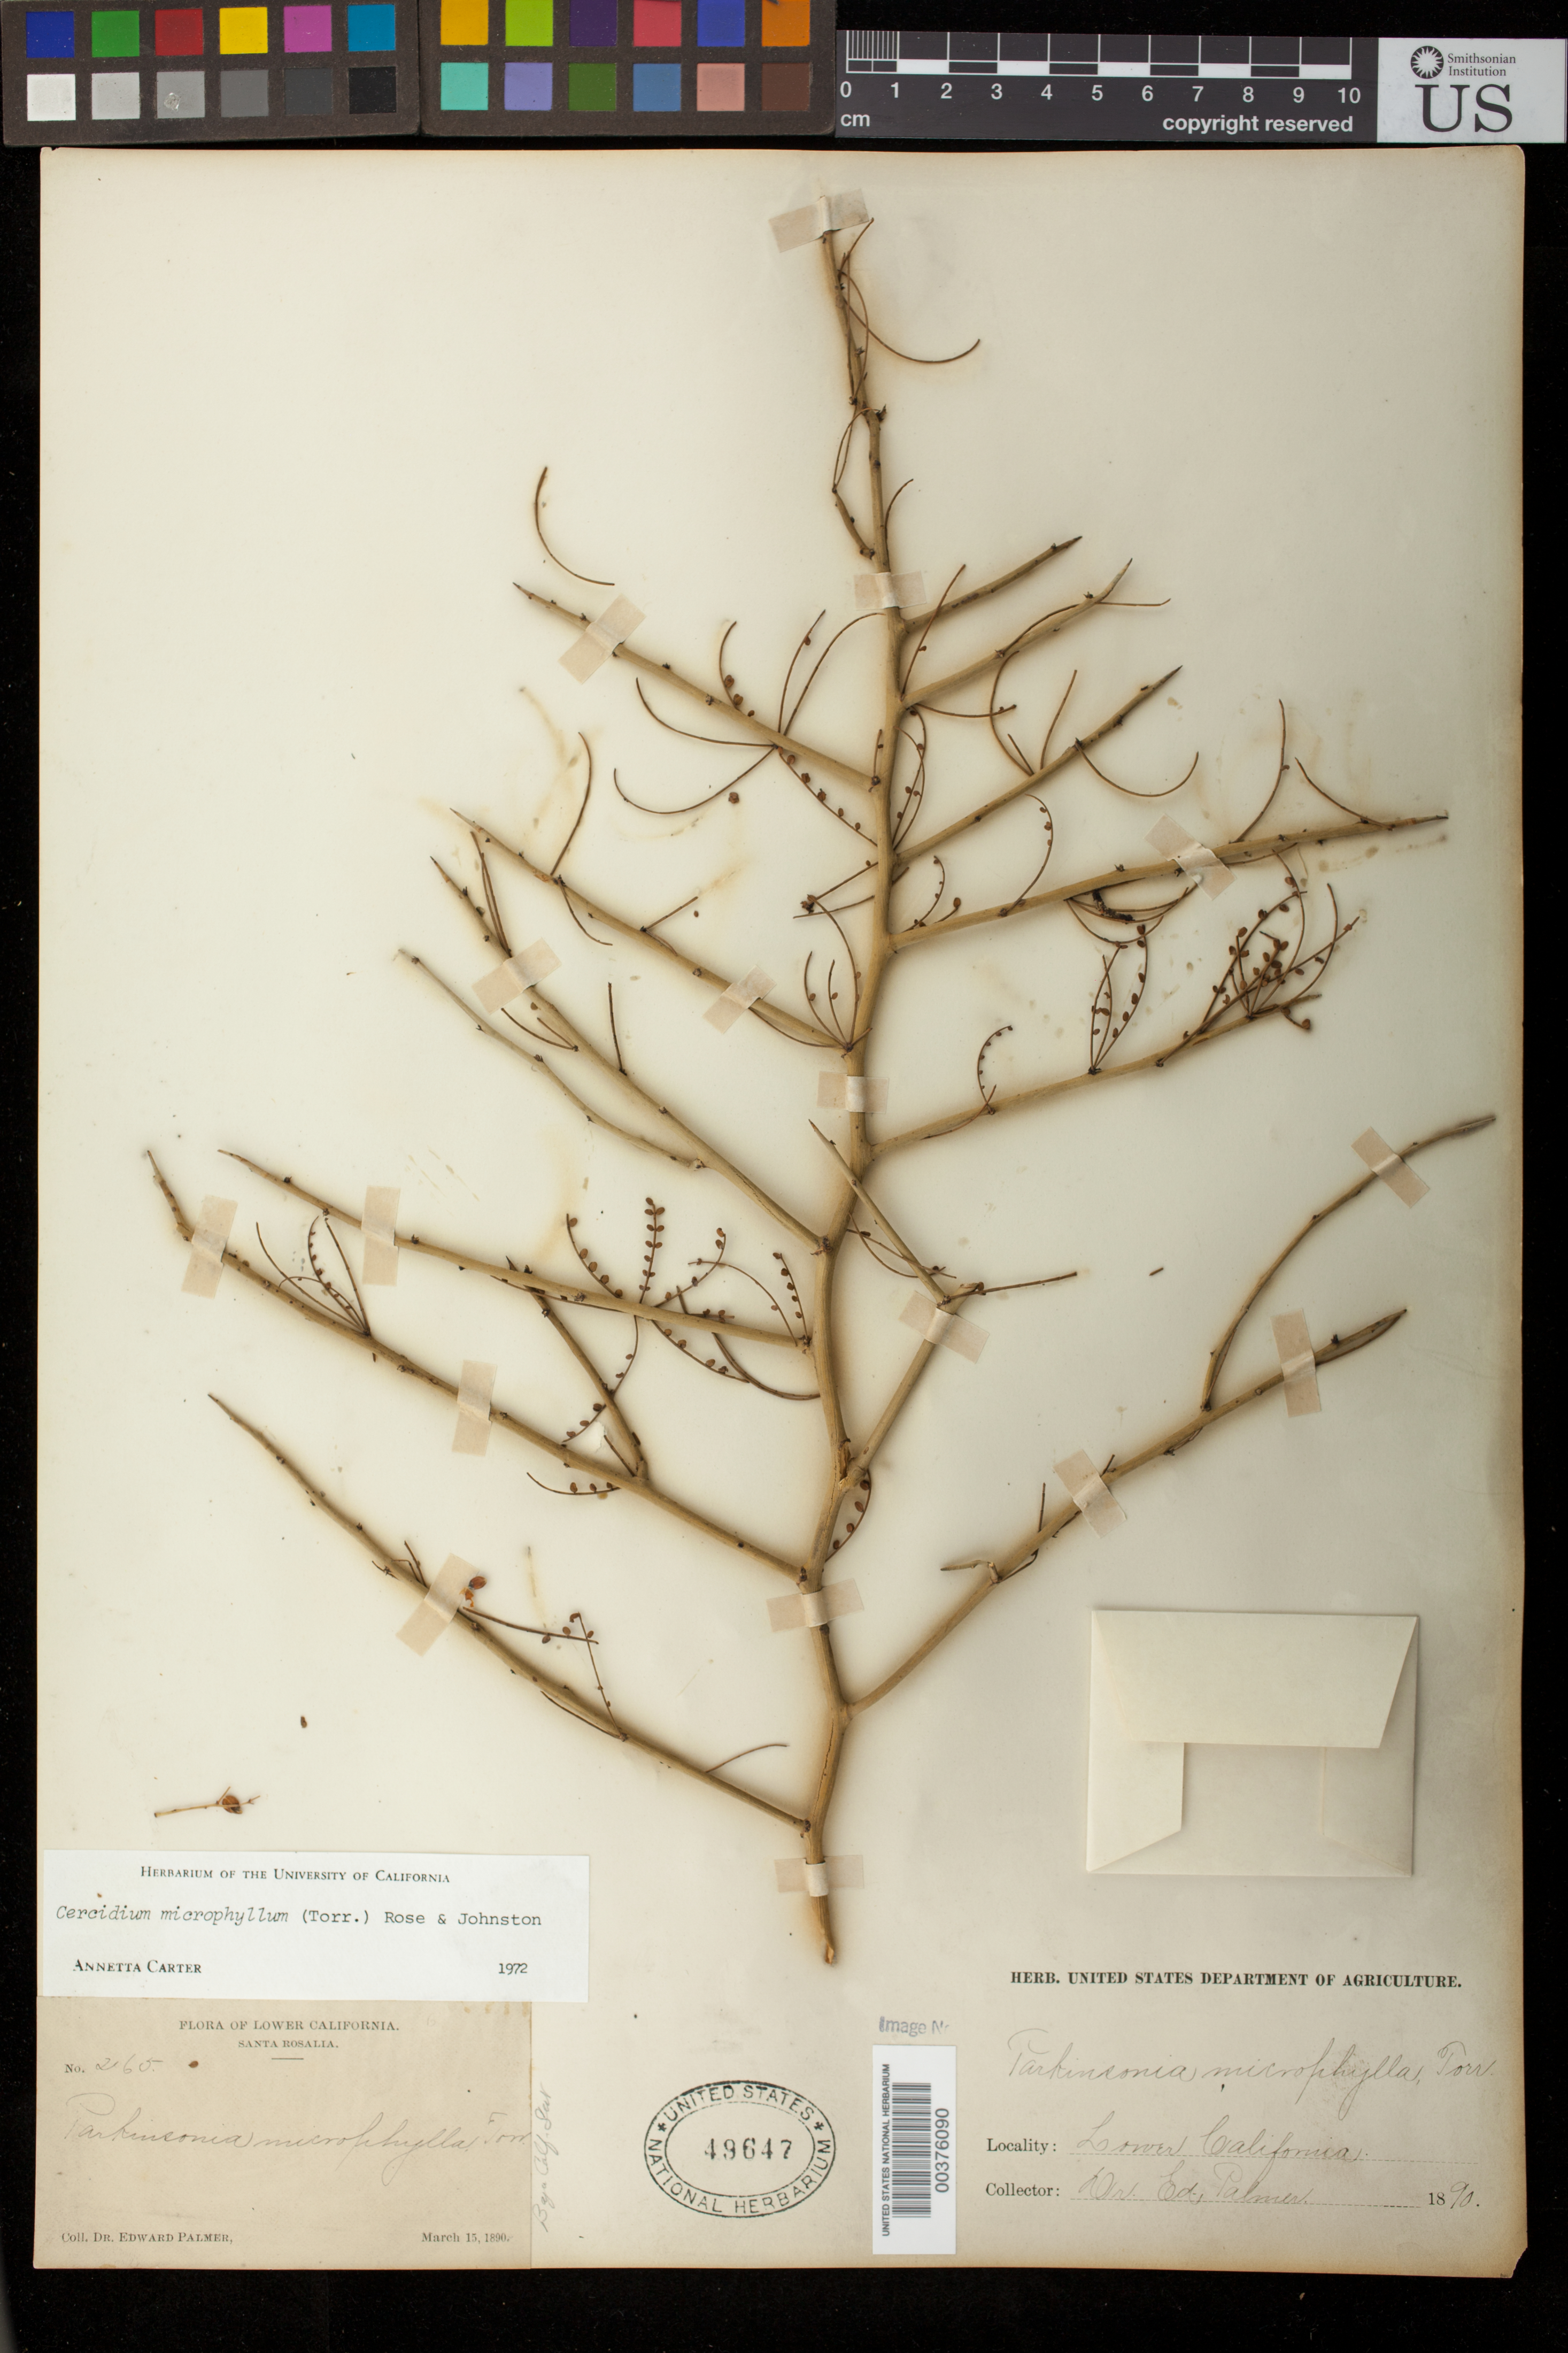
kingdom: Plantae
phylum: Tracheophyta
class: Magnoliopsida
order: Fabales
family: Fabaceae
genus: Parkinsonia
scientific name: Parkinsonia microphylla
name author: Torr.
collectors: E. Palmer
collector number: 265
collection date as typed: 15 Mar 1890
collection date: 1890-03-15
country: Mexico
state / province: Baja California Sur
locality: Lower California, Santa Rosalia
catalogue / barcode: US 49647